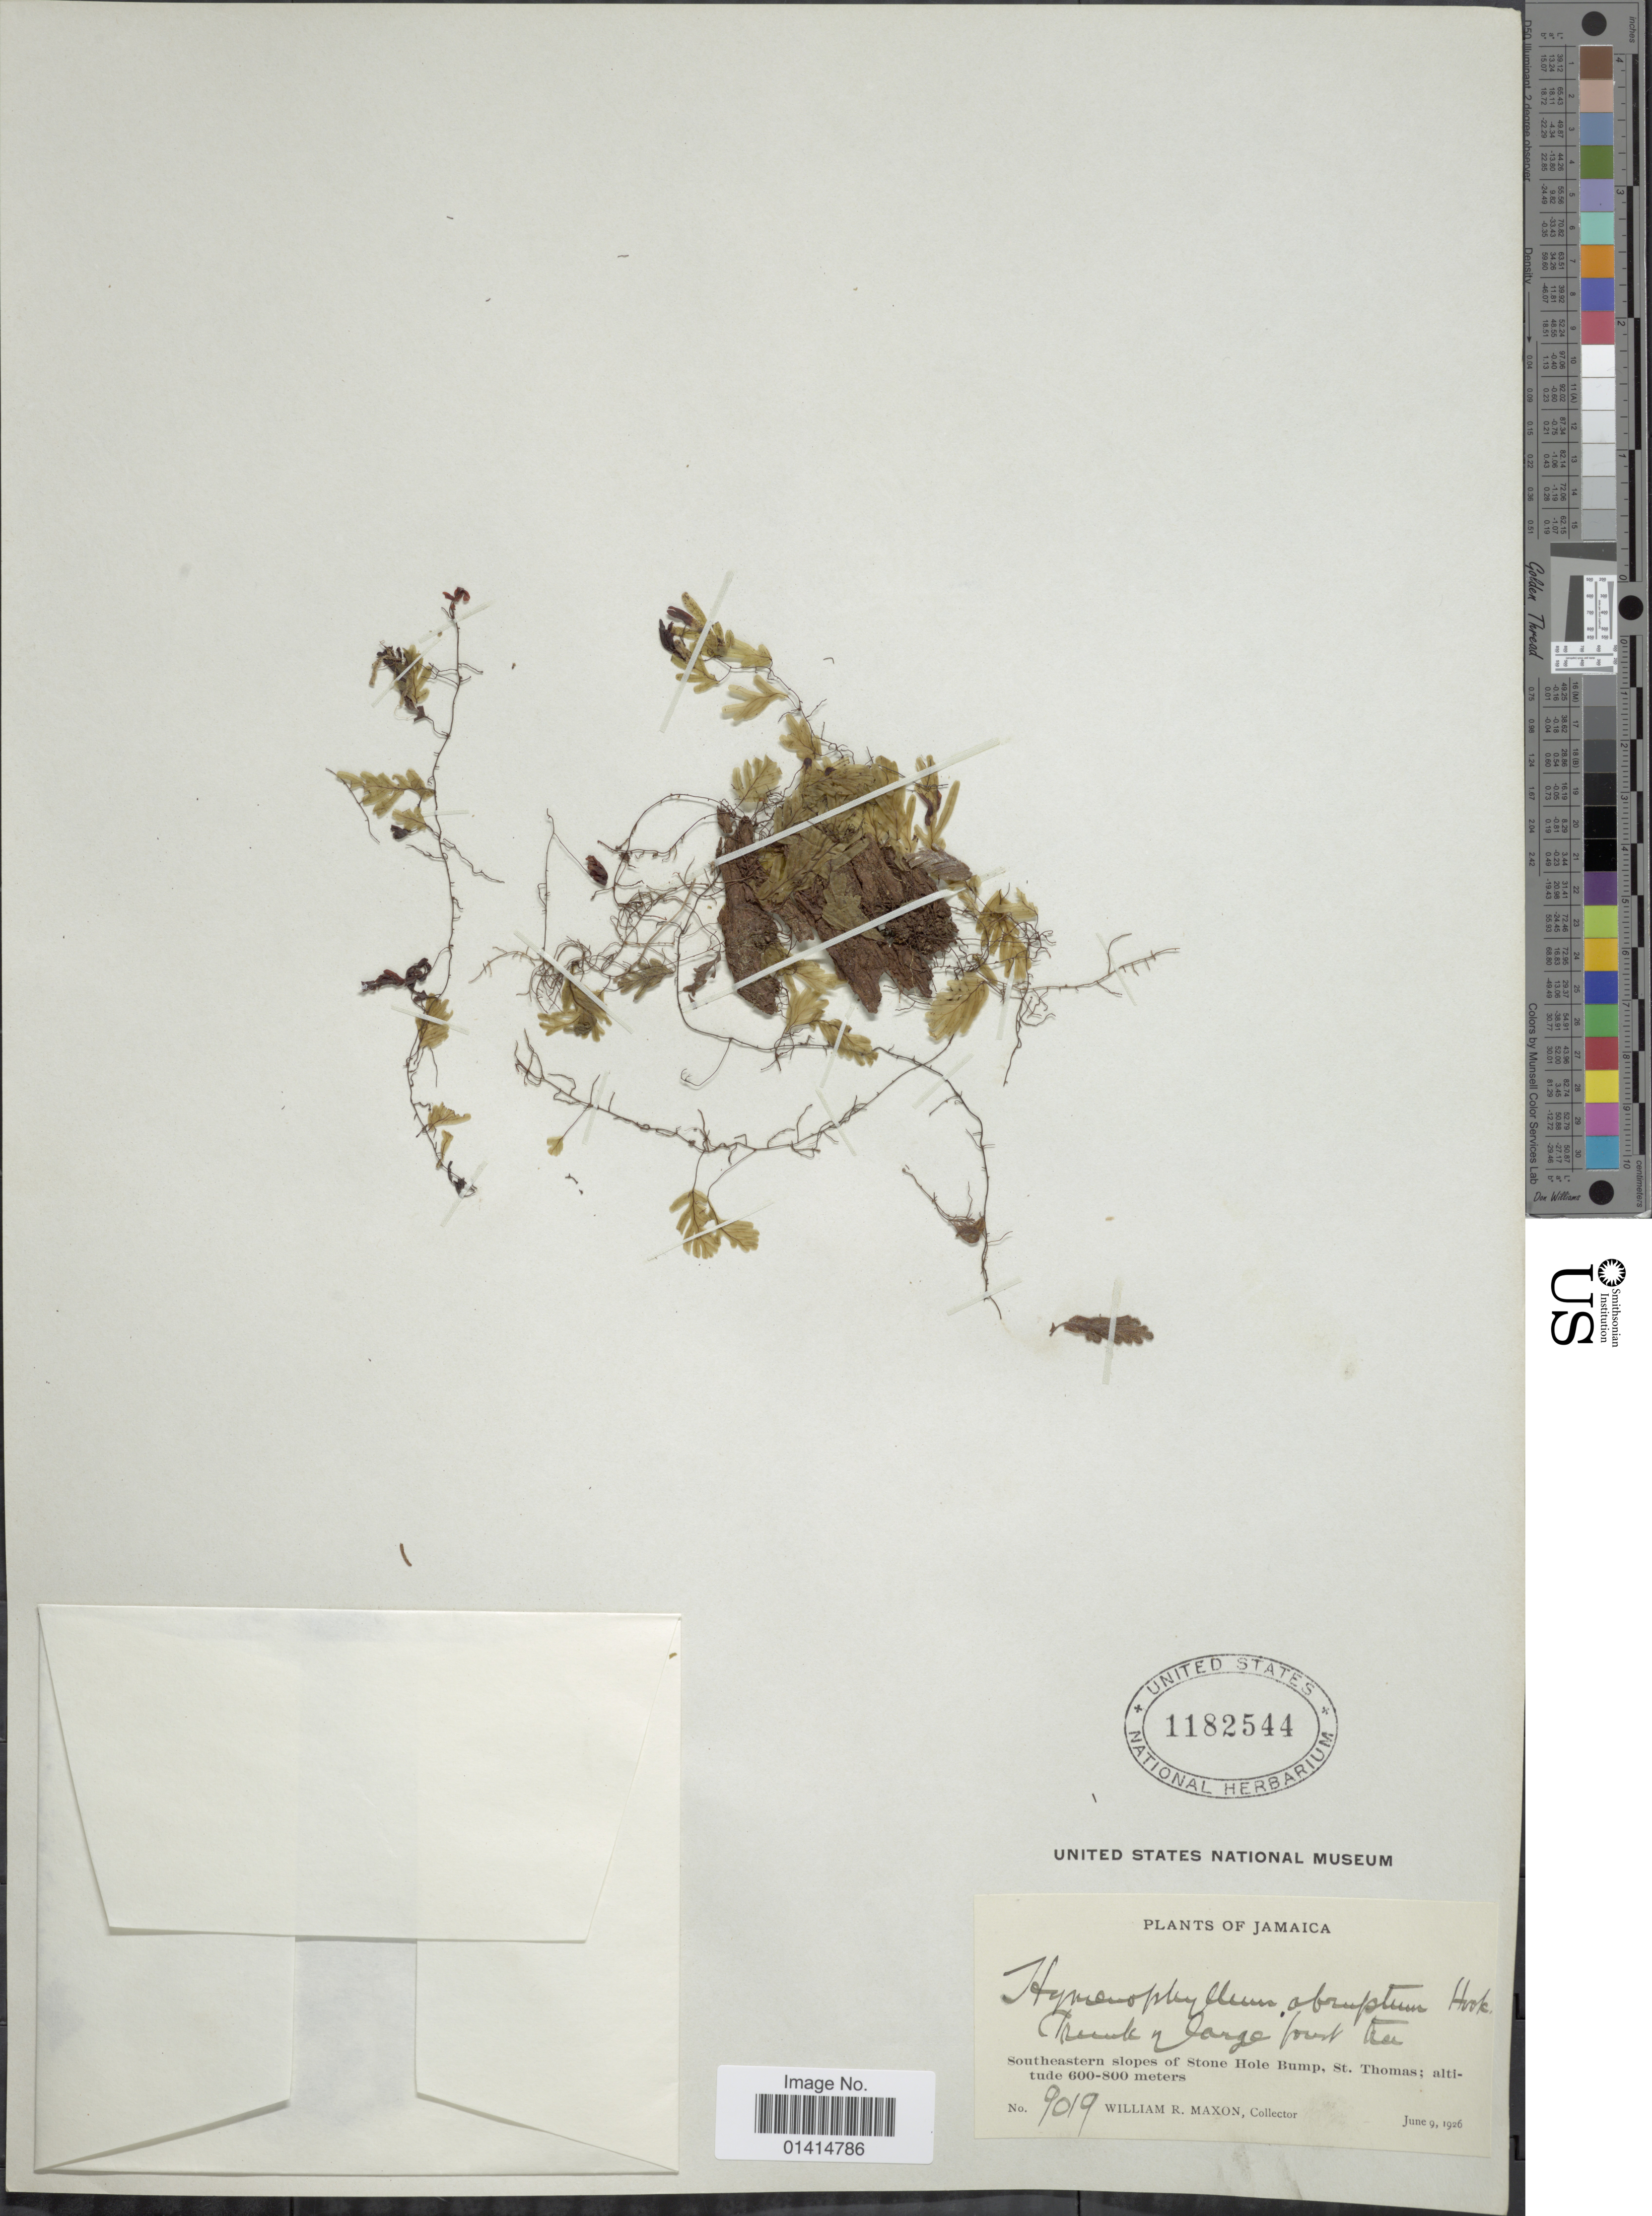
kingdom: Plantae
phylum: Tracheophyta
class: Polypodiopsida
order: Hymenophyllales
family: Hymenophyllaceae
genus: Hymenophyllum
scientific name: Hymenophyllum abruptum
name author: Hook.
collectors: W. R. Maxon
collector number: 9019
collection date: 1926-06-09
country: Jamaica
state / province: Saint Thomas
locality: Southeastern slopes of Stone Hole Bump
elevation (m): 600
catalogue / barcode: US 1182544